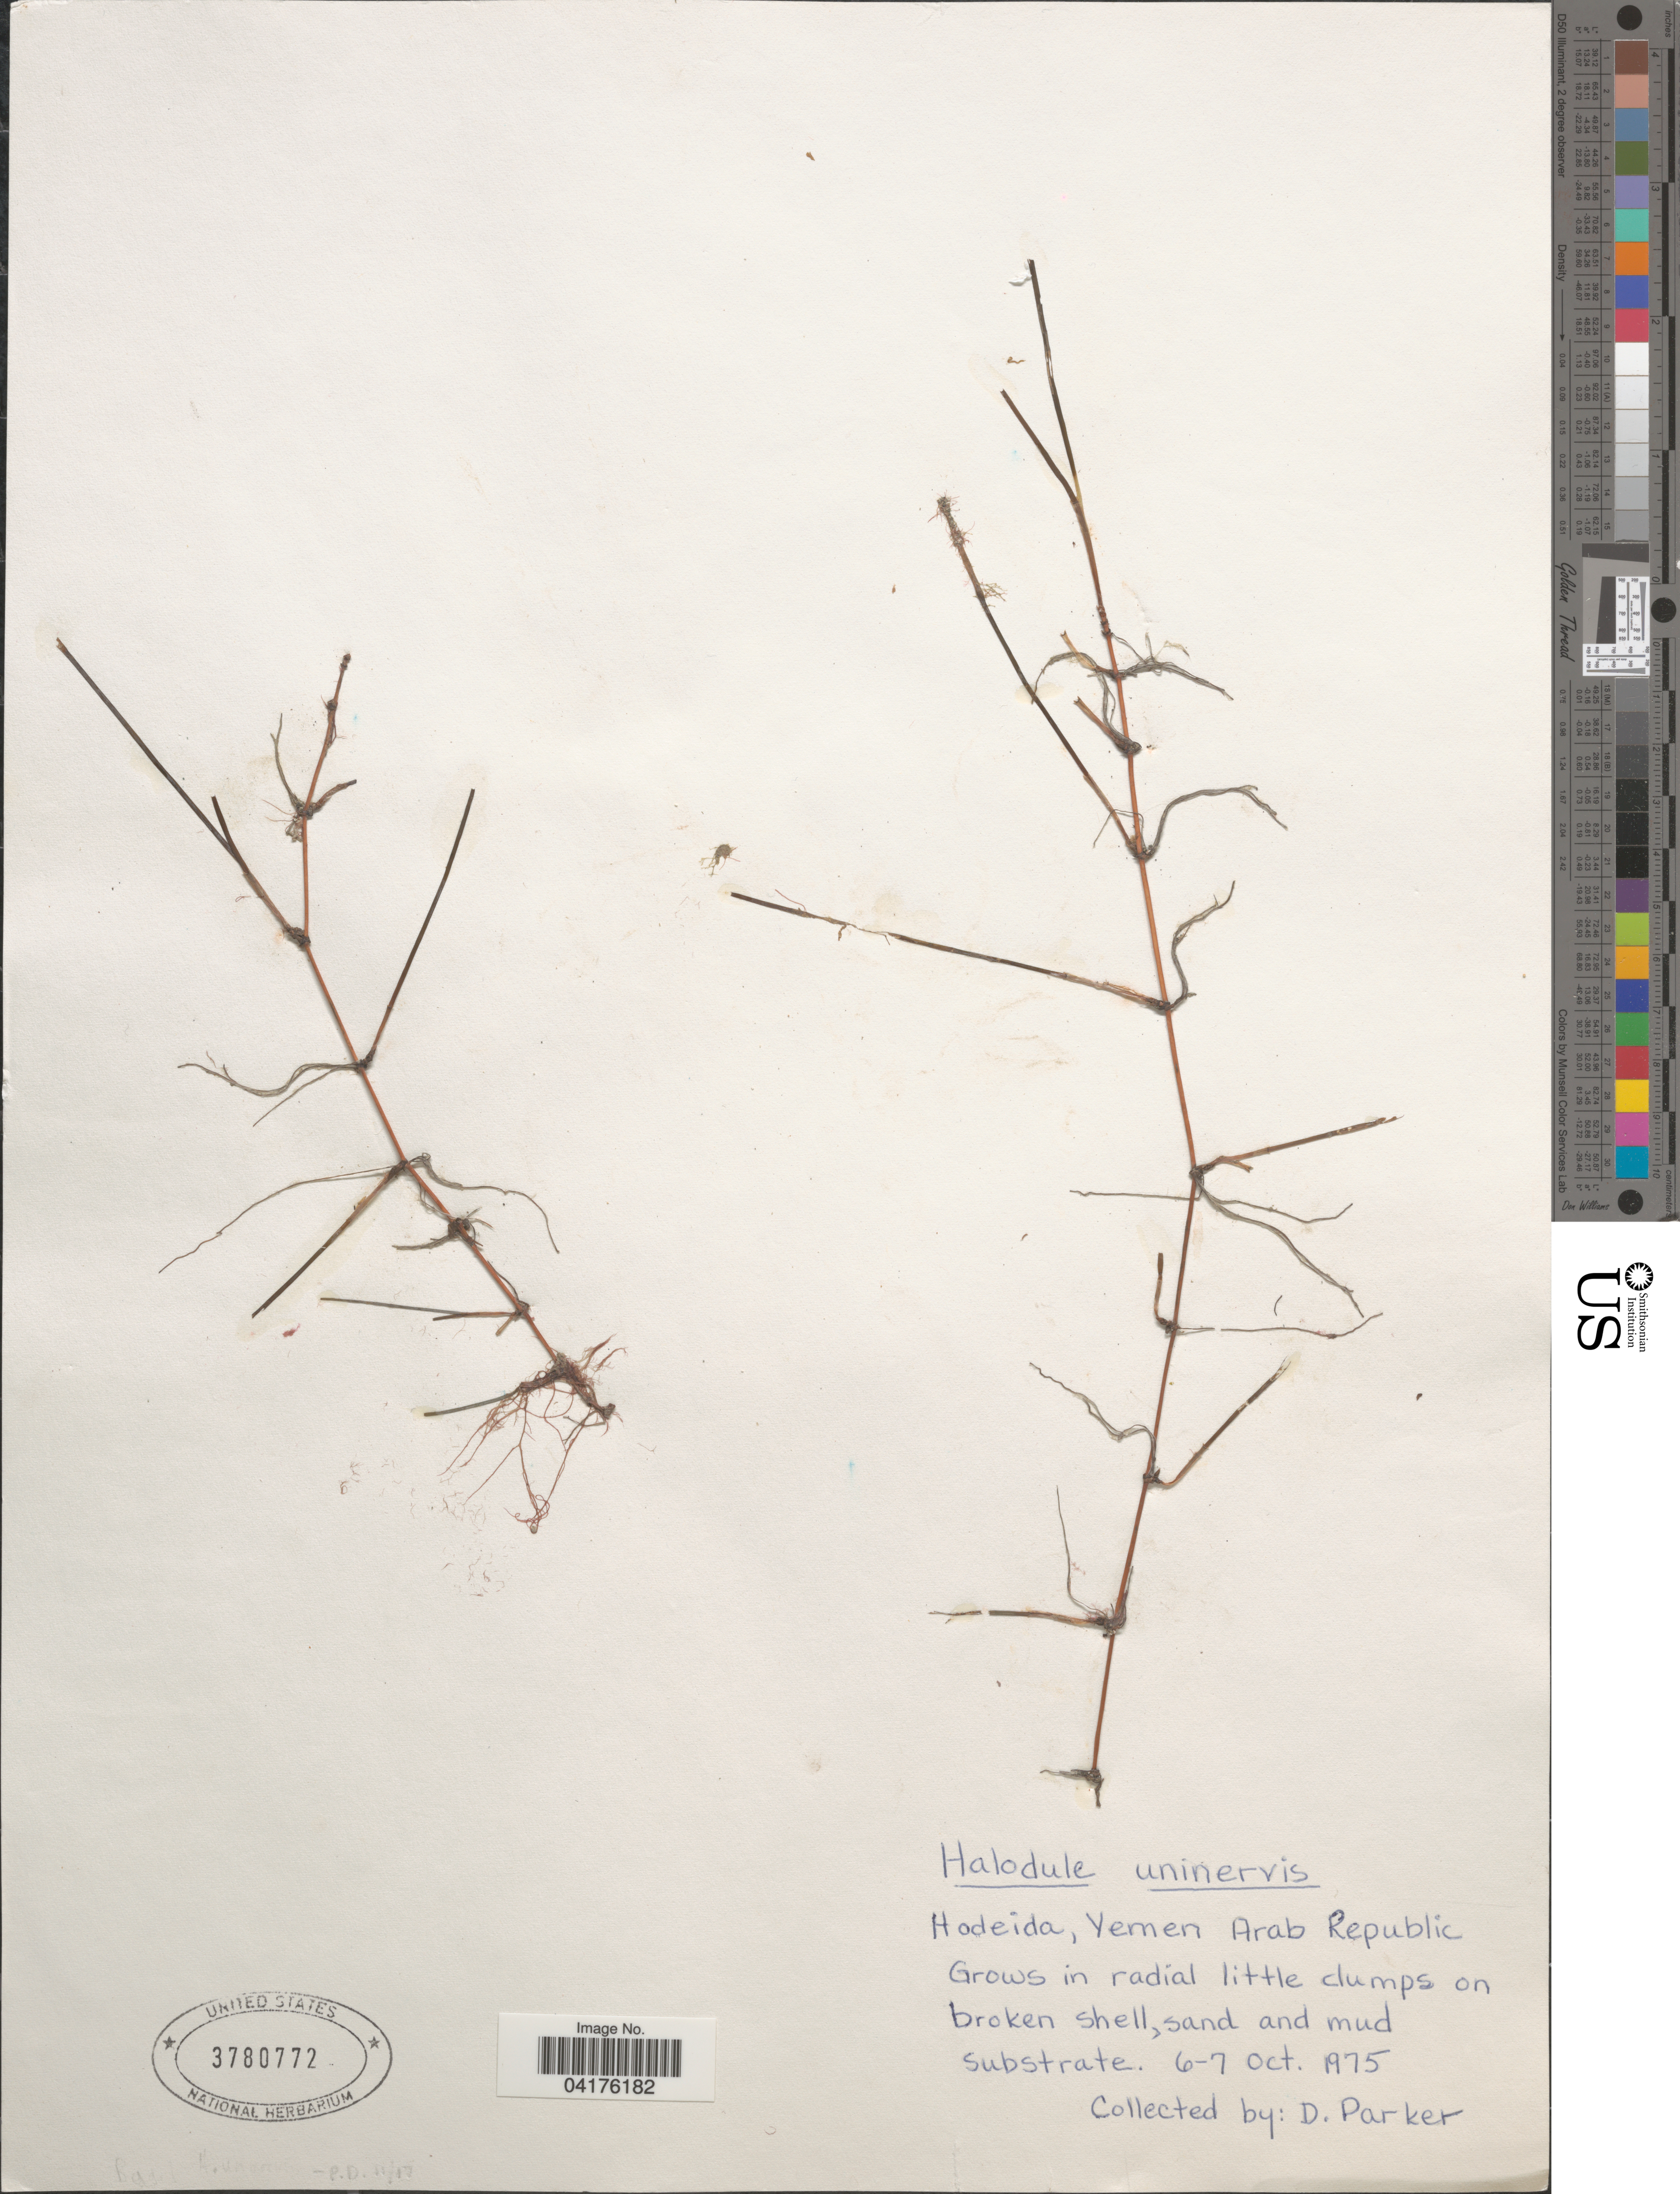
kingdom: Plantae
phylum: Tracheophyta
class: Liliopsida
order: Alismatales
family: Cymodoceaceae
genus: Halodule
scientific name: Halodule uninervis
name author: (Forssk.) Asch.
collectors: D. Parker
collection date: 1975-10-06/1975-10-07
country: Yemen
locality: Hodeida, Yemen Arab Republic.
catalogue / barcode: US 3780772